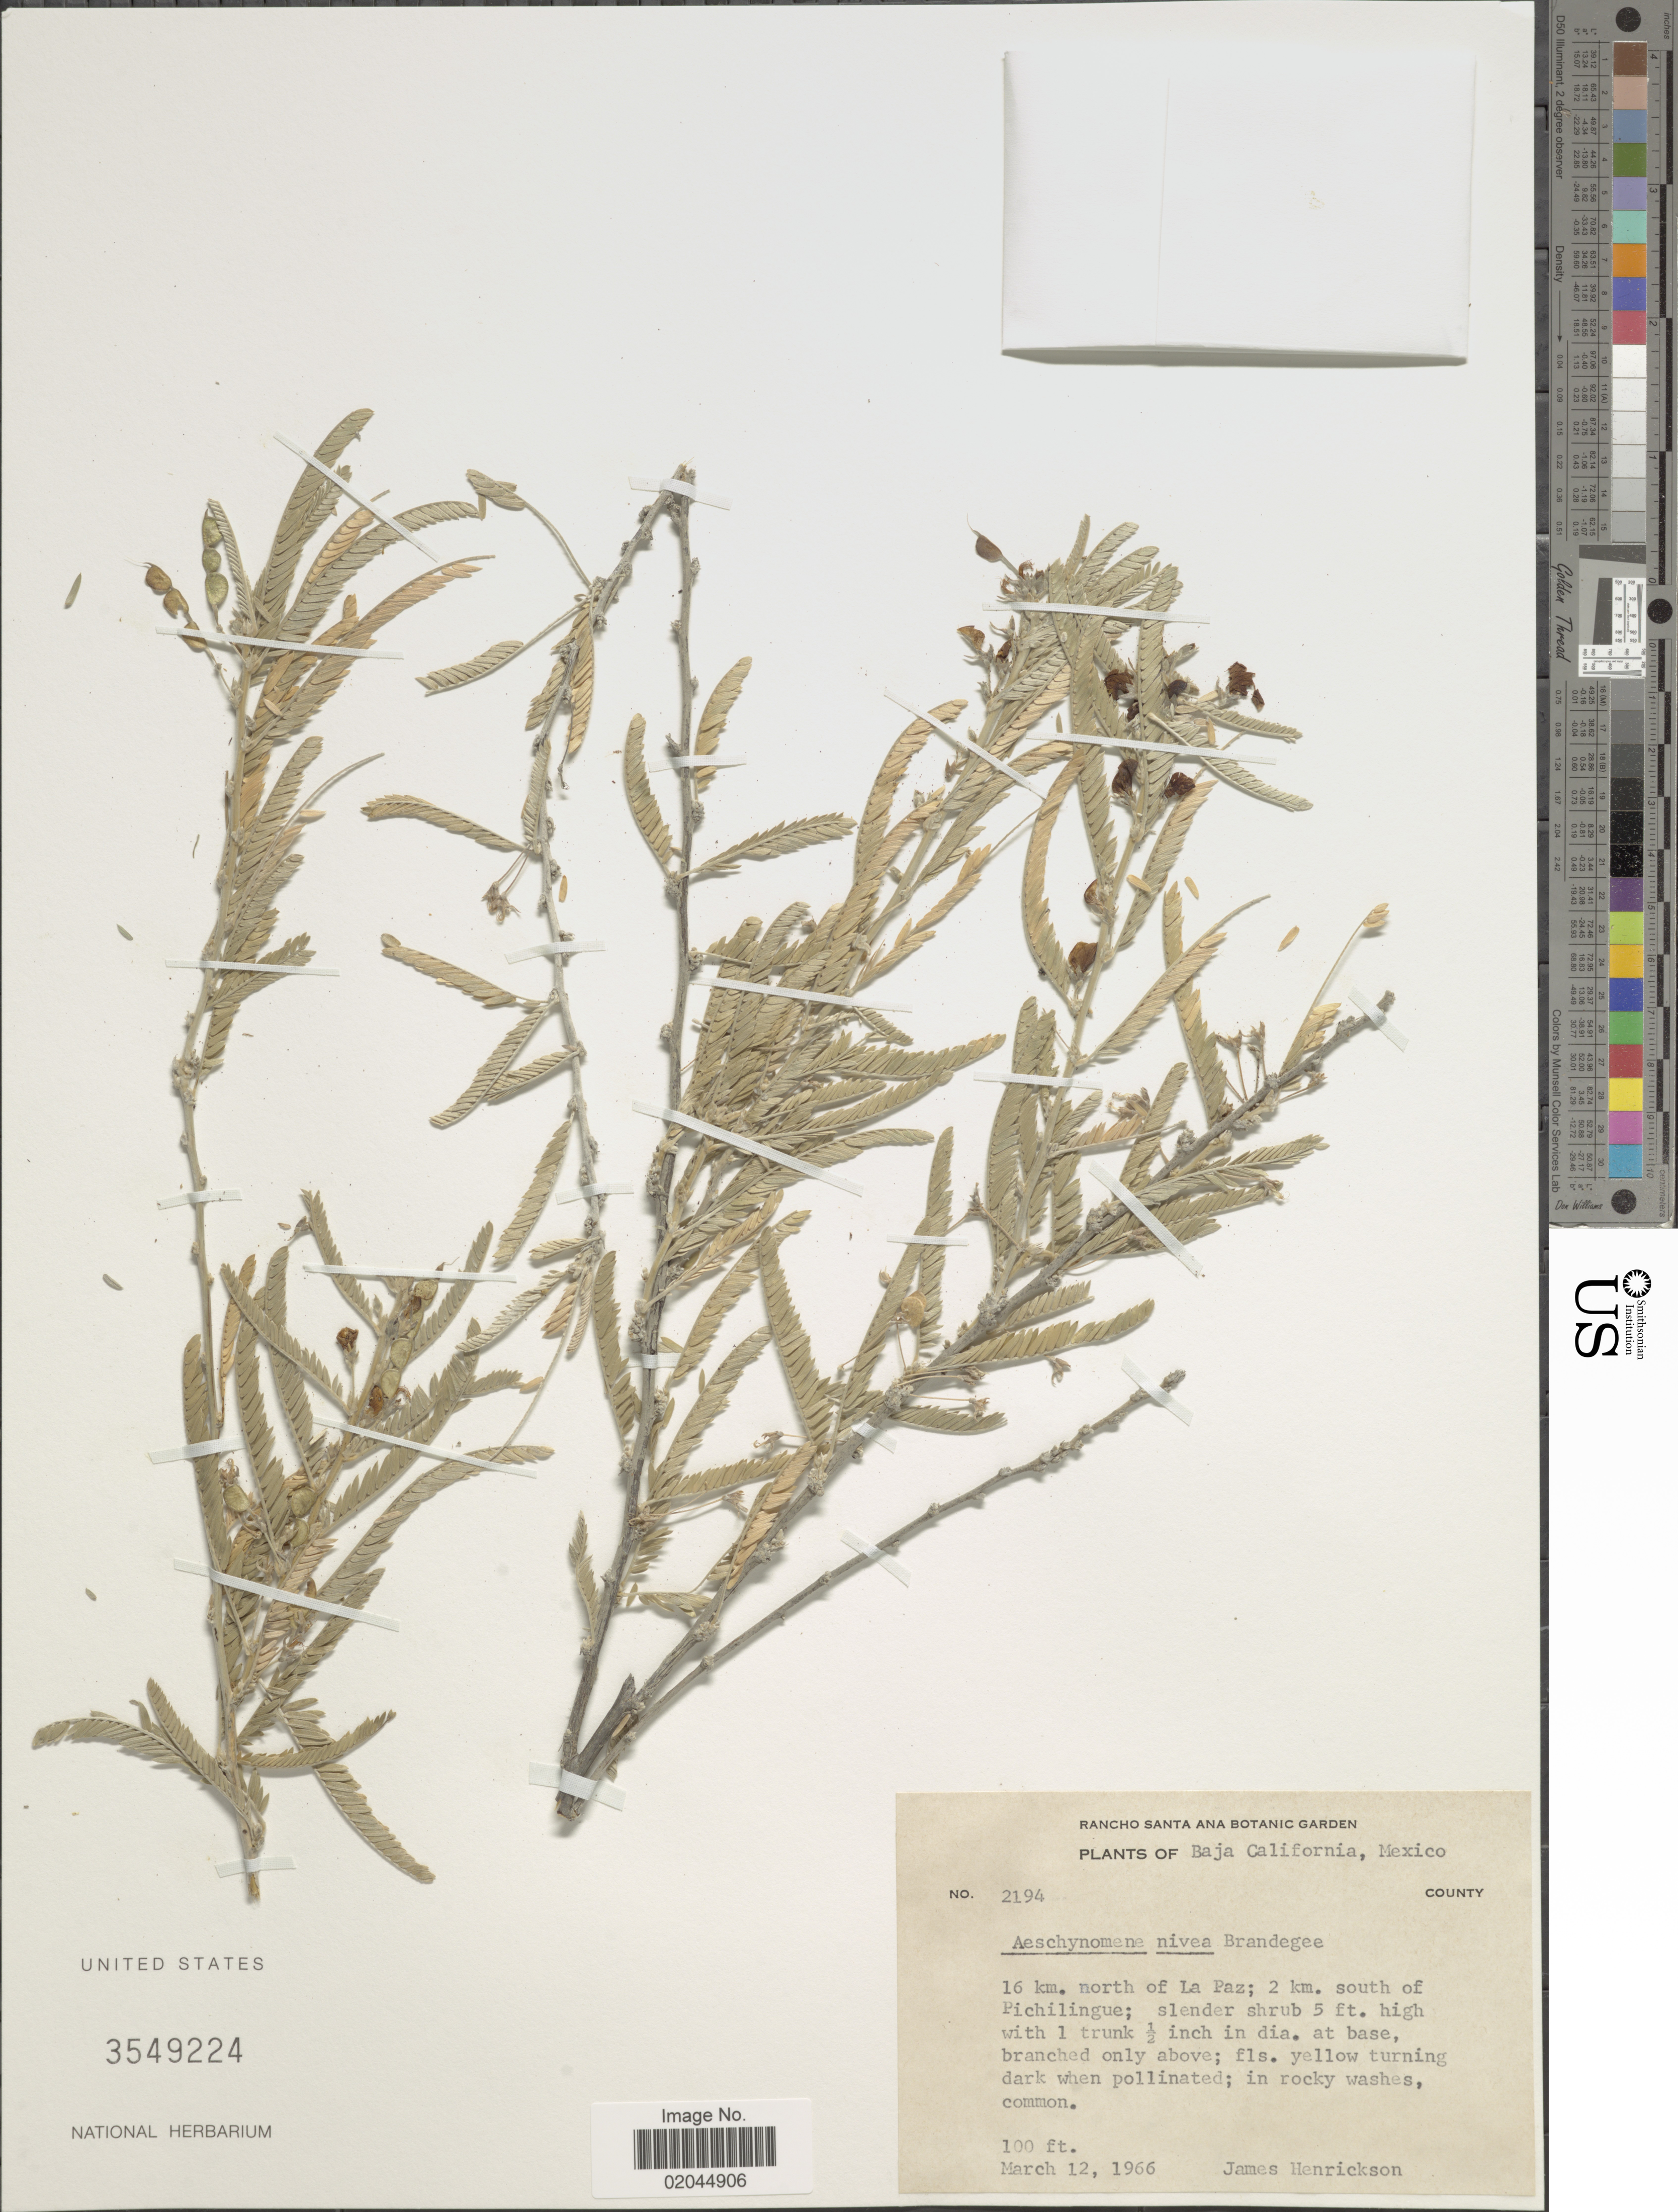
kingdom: Plantae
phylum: Tracheophyta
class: Magnoliopsida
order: Fabales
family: Fabaceae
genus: Aeschynomene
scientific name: Aeschynomene nivea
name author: Brandegee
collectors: J. S. Henrickson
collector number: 2194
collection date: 1966-03-12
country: Mexico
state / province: Baja California Sur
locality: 16 km. north of La Paz, 2 km. south of Pichilingue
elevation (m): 30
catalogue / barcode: US 359224